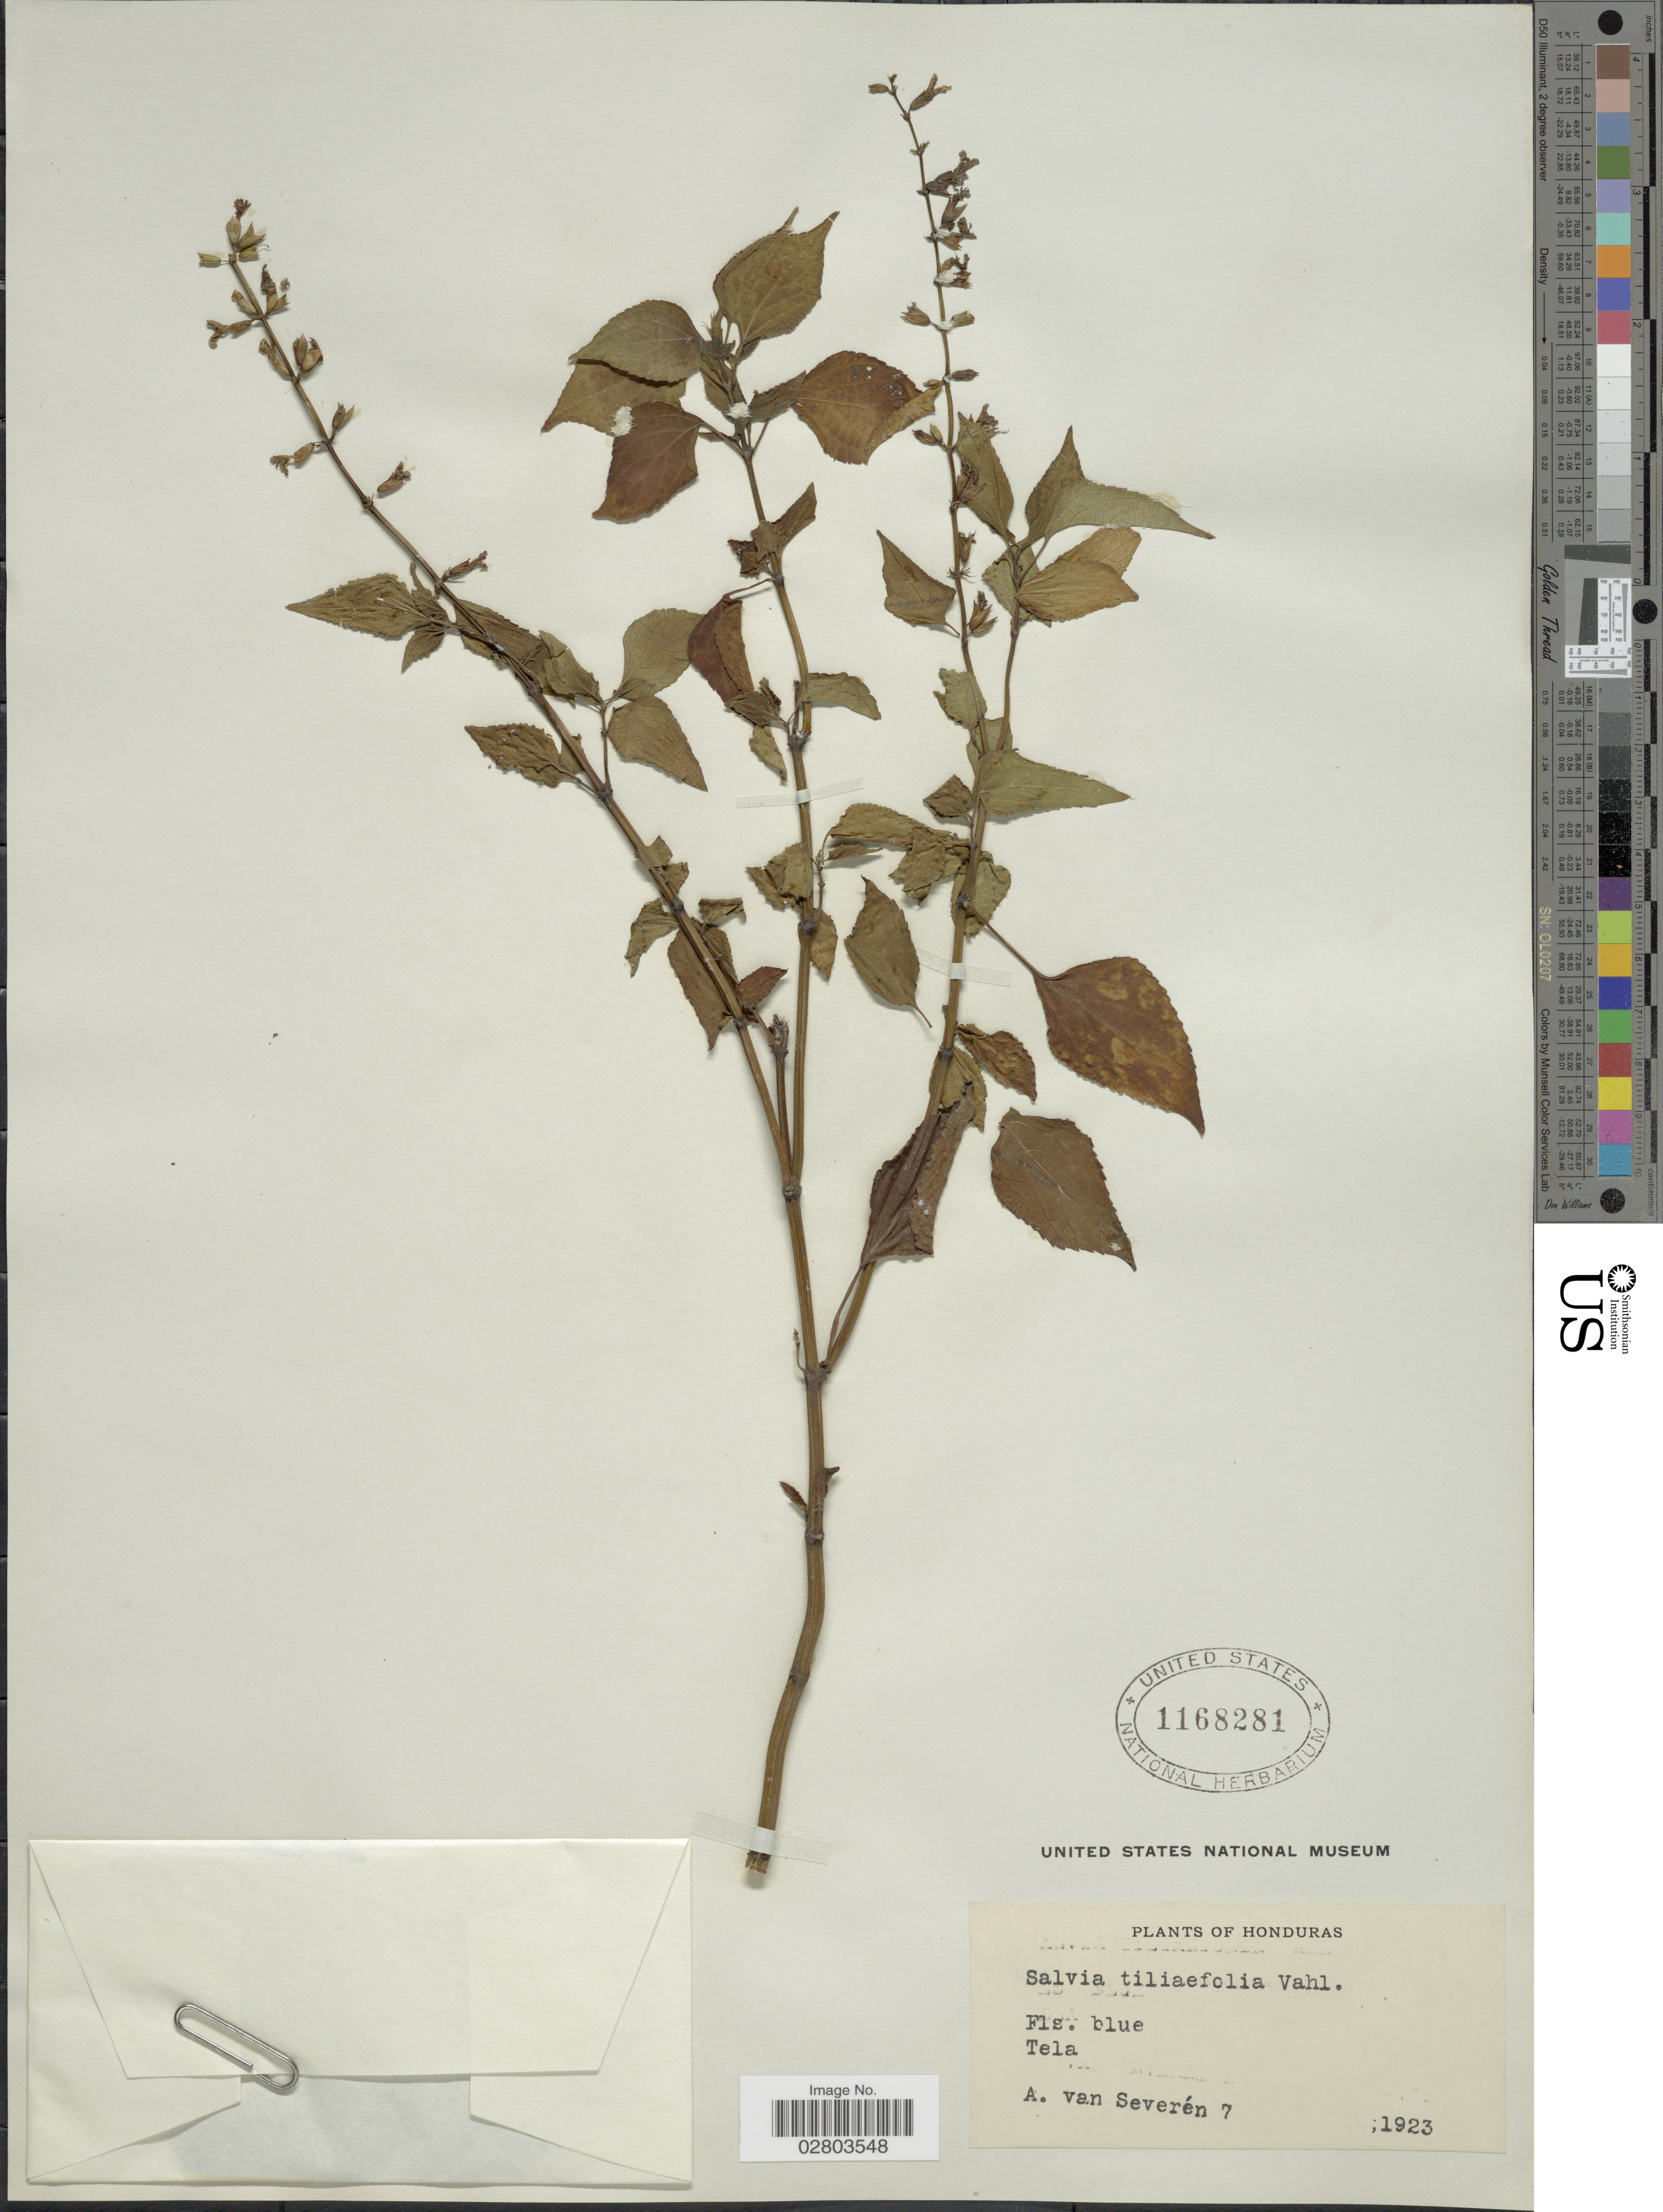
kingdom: Plantae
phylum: Tracheophyta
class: Magnoliopsida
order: Lamiales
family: Lamiaceae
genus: Salvia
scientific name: Salvia tiliifolia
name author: Vahl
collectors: A. Van Severen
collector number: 7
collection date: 1923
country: Honduras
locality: Tela.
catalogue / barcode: US 1168281